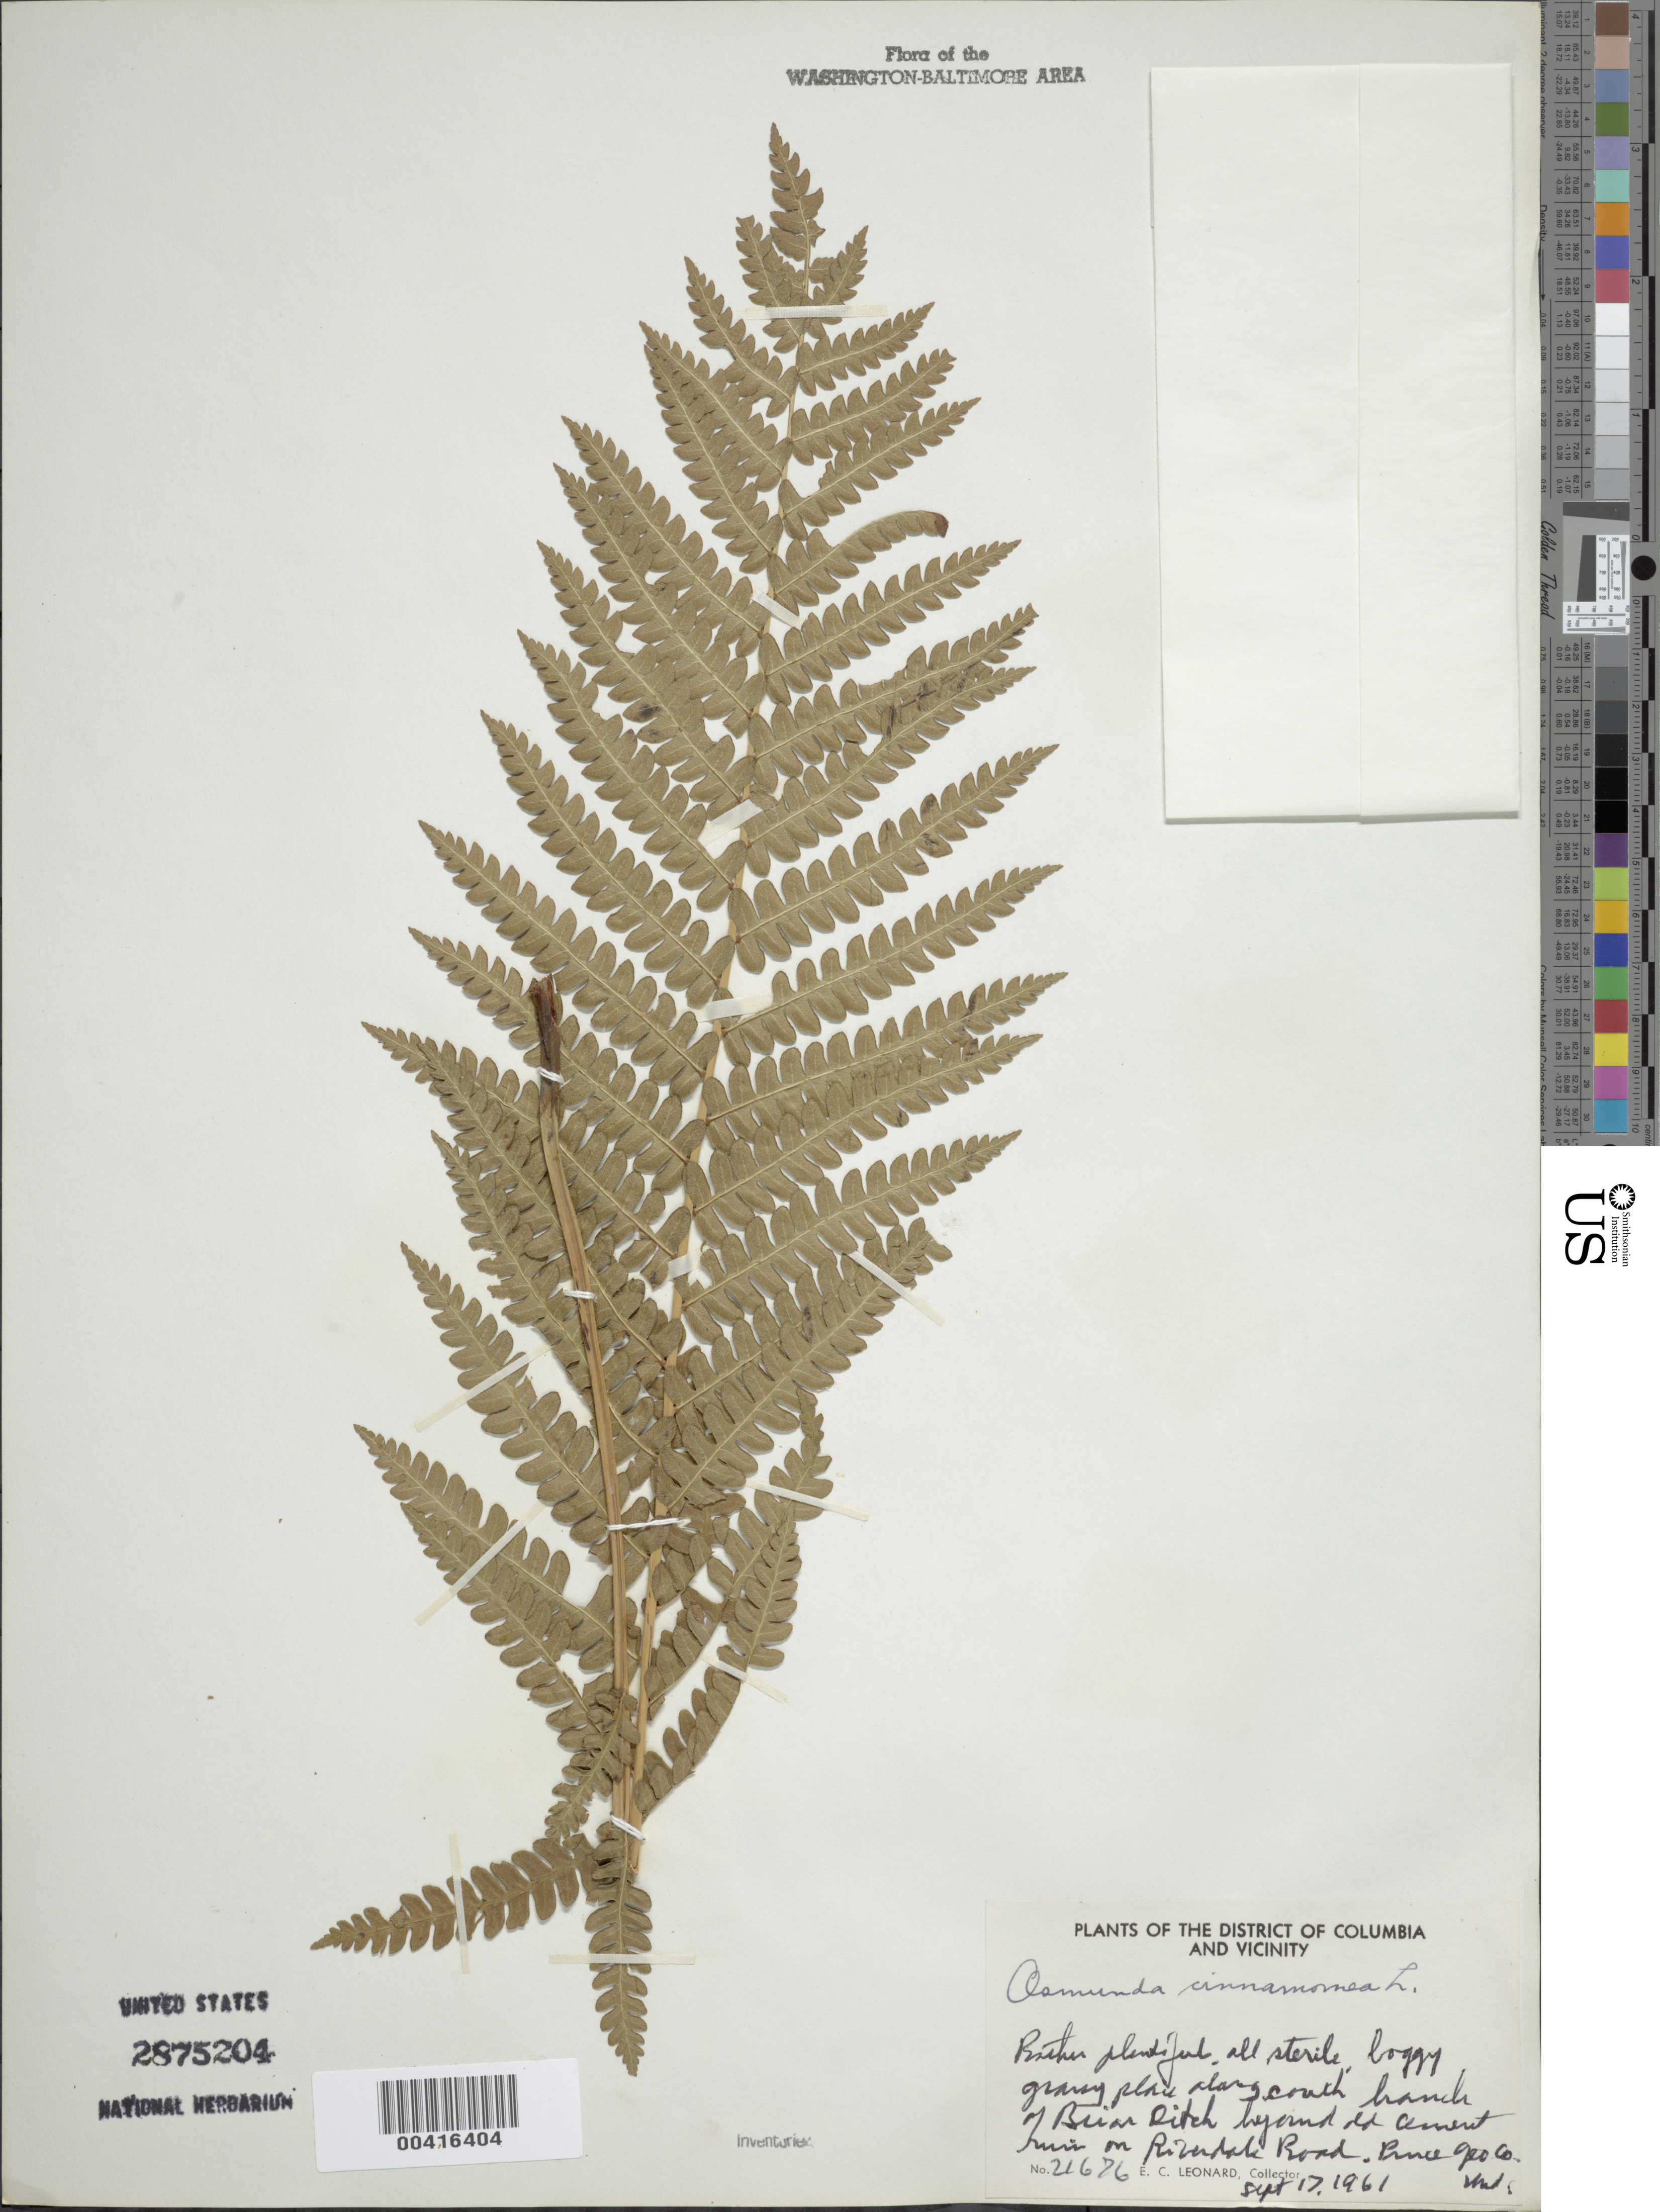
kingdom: Plantae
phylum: Tracheophyta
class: Polypodiopsida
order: Osmundales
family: Osmundaceae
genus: Osmundastrum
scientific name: Osmundastrum cinnamomeum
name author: (L.) C. Presl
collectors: E. C. Leonard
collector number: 21676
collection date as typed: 17 Sep 1961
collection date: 1961-09-17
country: United States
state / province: Maryland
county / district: Prince George's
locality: Briar Ditch, Riverdale road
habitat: Boggy grassy place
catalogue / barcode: US 2875204